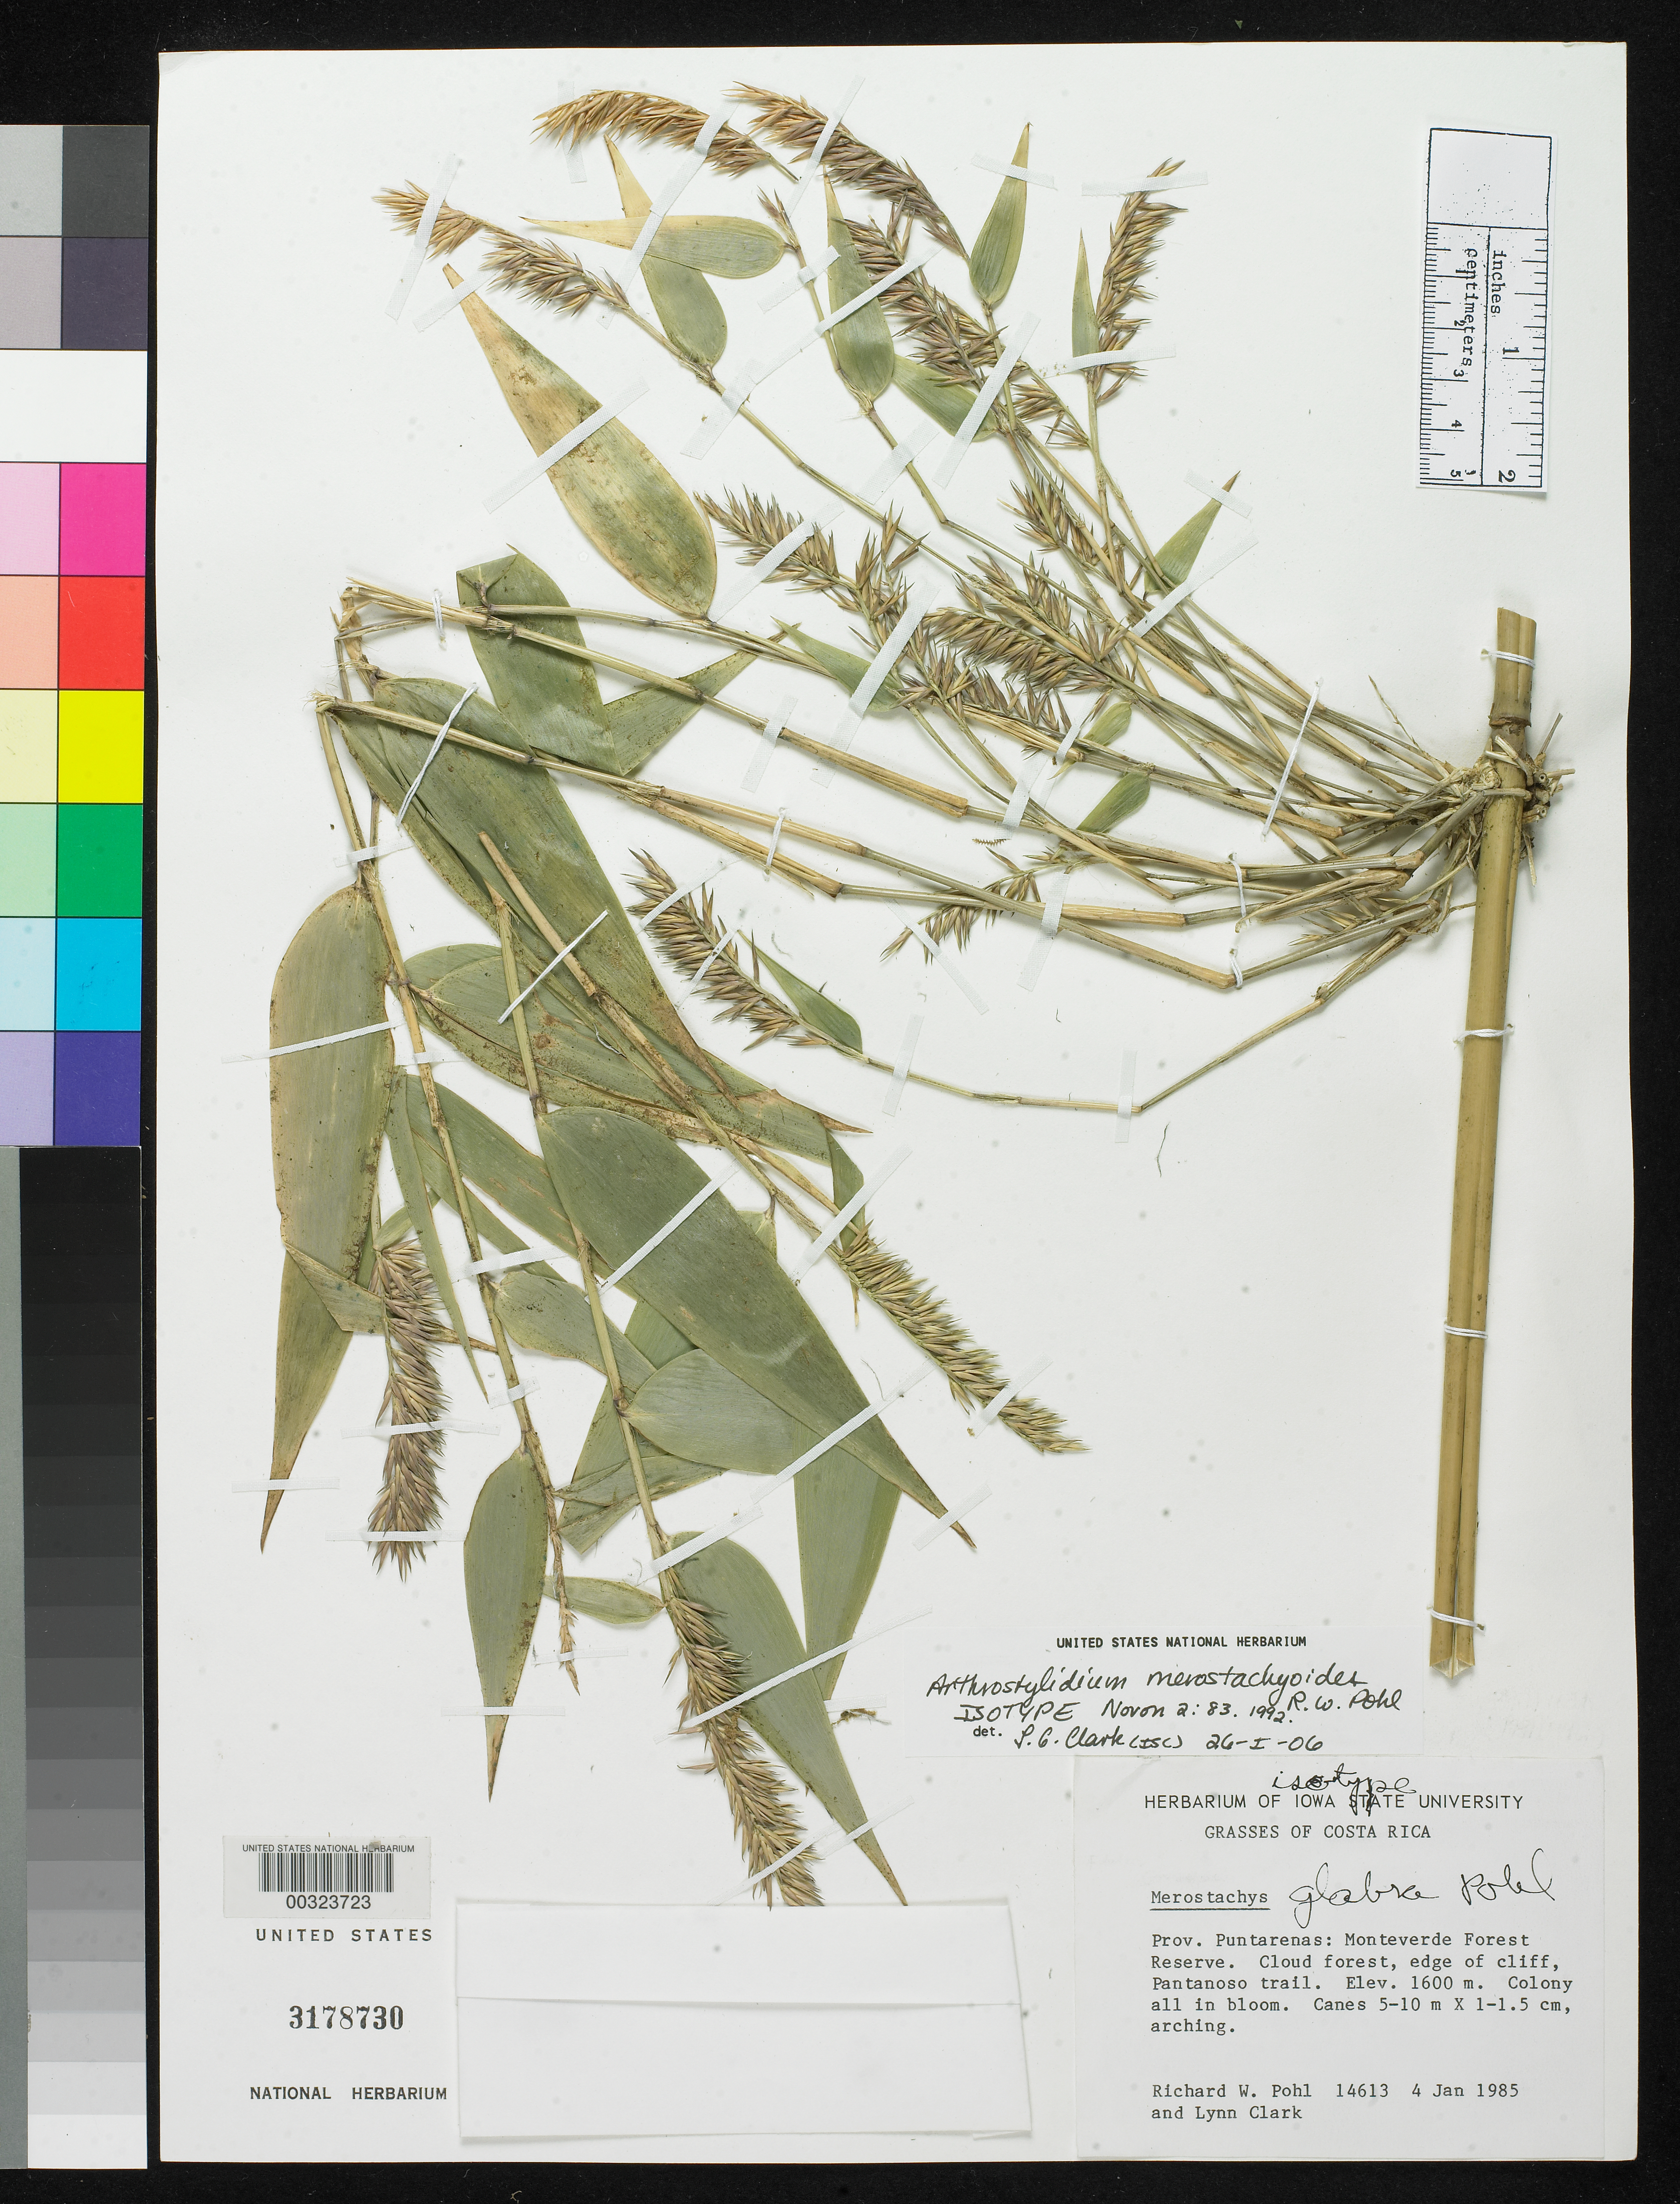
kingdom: Plantae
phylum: Tracheophyta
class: Liliopsida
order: Poales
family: Poaceae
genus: Arthrostylidium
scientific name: Arthrostylidium merostachyoides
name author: R.W. Pohl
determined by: Clark, Lynn G., (ISC), Iowa State University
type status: Isotype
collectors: R. W. Pohl & L. Clark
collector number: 14613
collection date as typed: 04 Jan 1985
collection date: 1985-01-04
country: Costa Rica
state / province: Puntarenas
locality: Prov. Puntarenas: Monteverde Forest Reserve. Cloud forest, edge of cliff, Pantanoso trail.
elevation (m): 1600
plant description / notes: Holotype at ISC. Previously annotated as isotype of "Merostachys glabra Pohl" (ined. name, never published).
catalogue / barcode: US 3178730